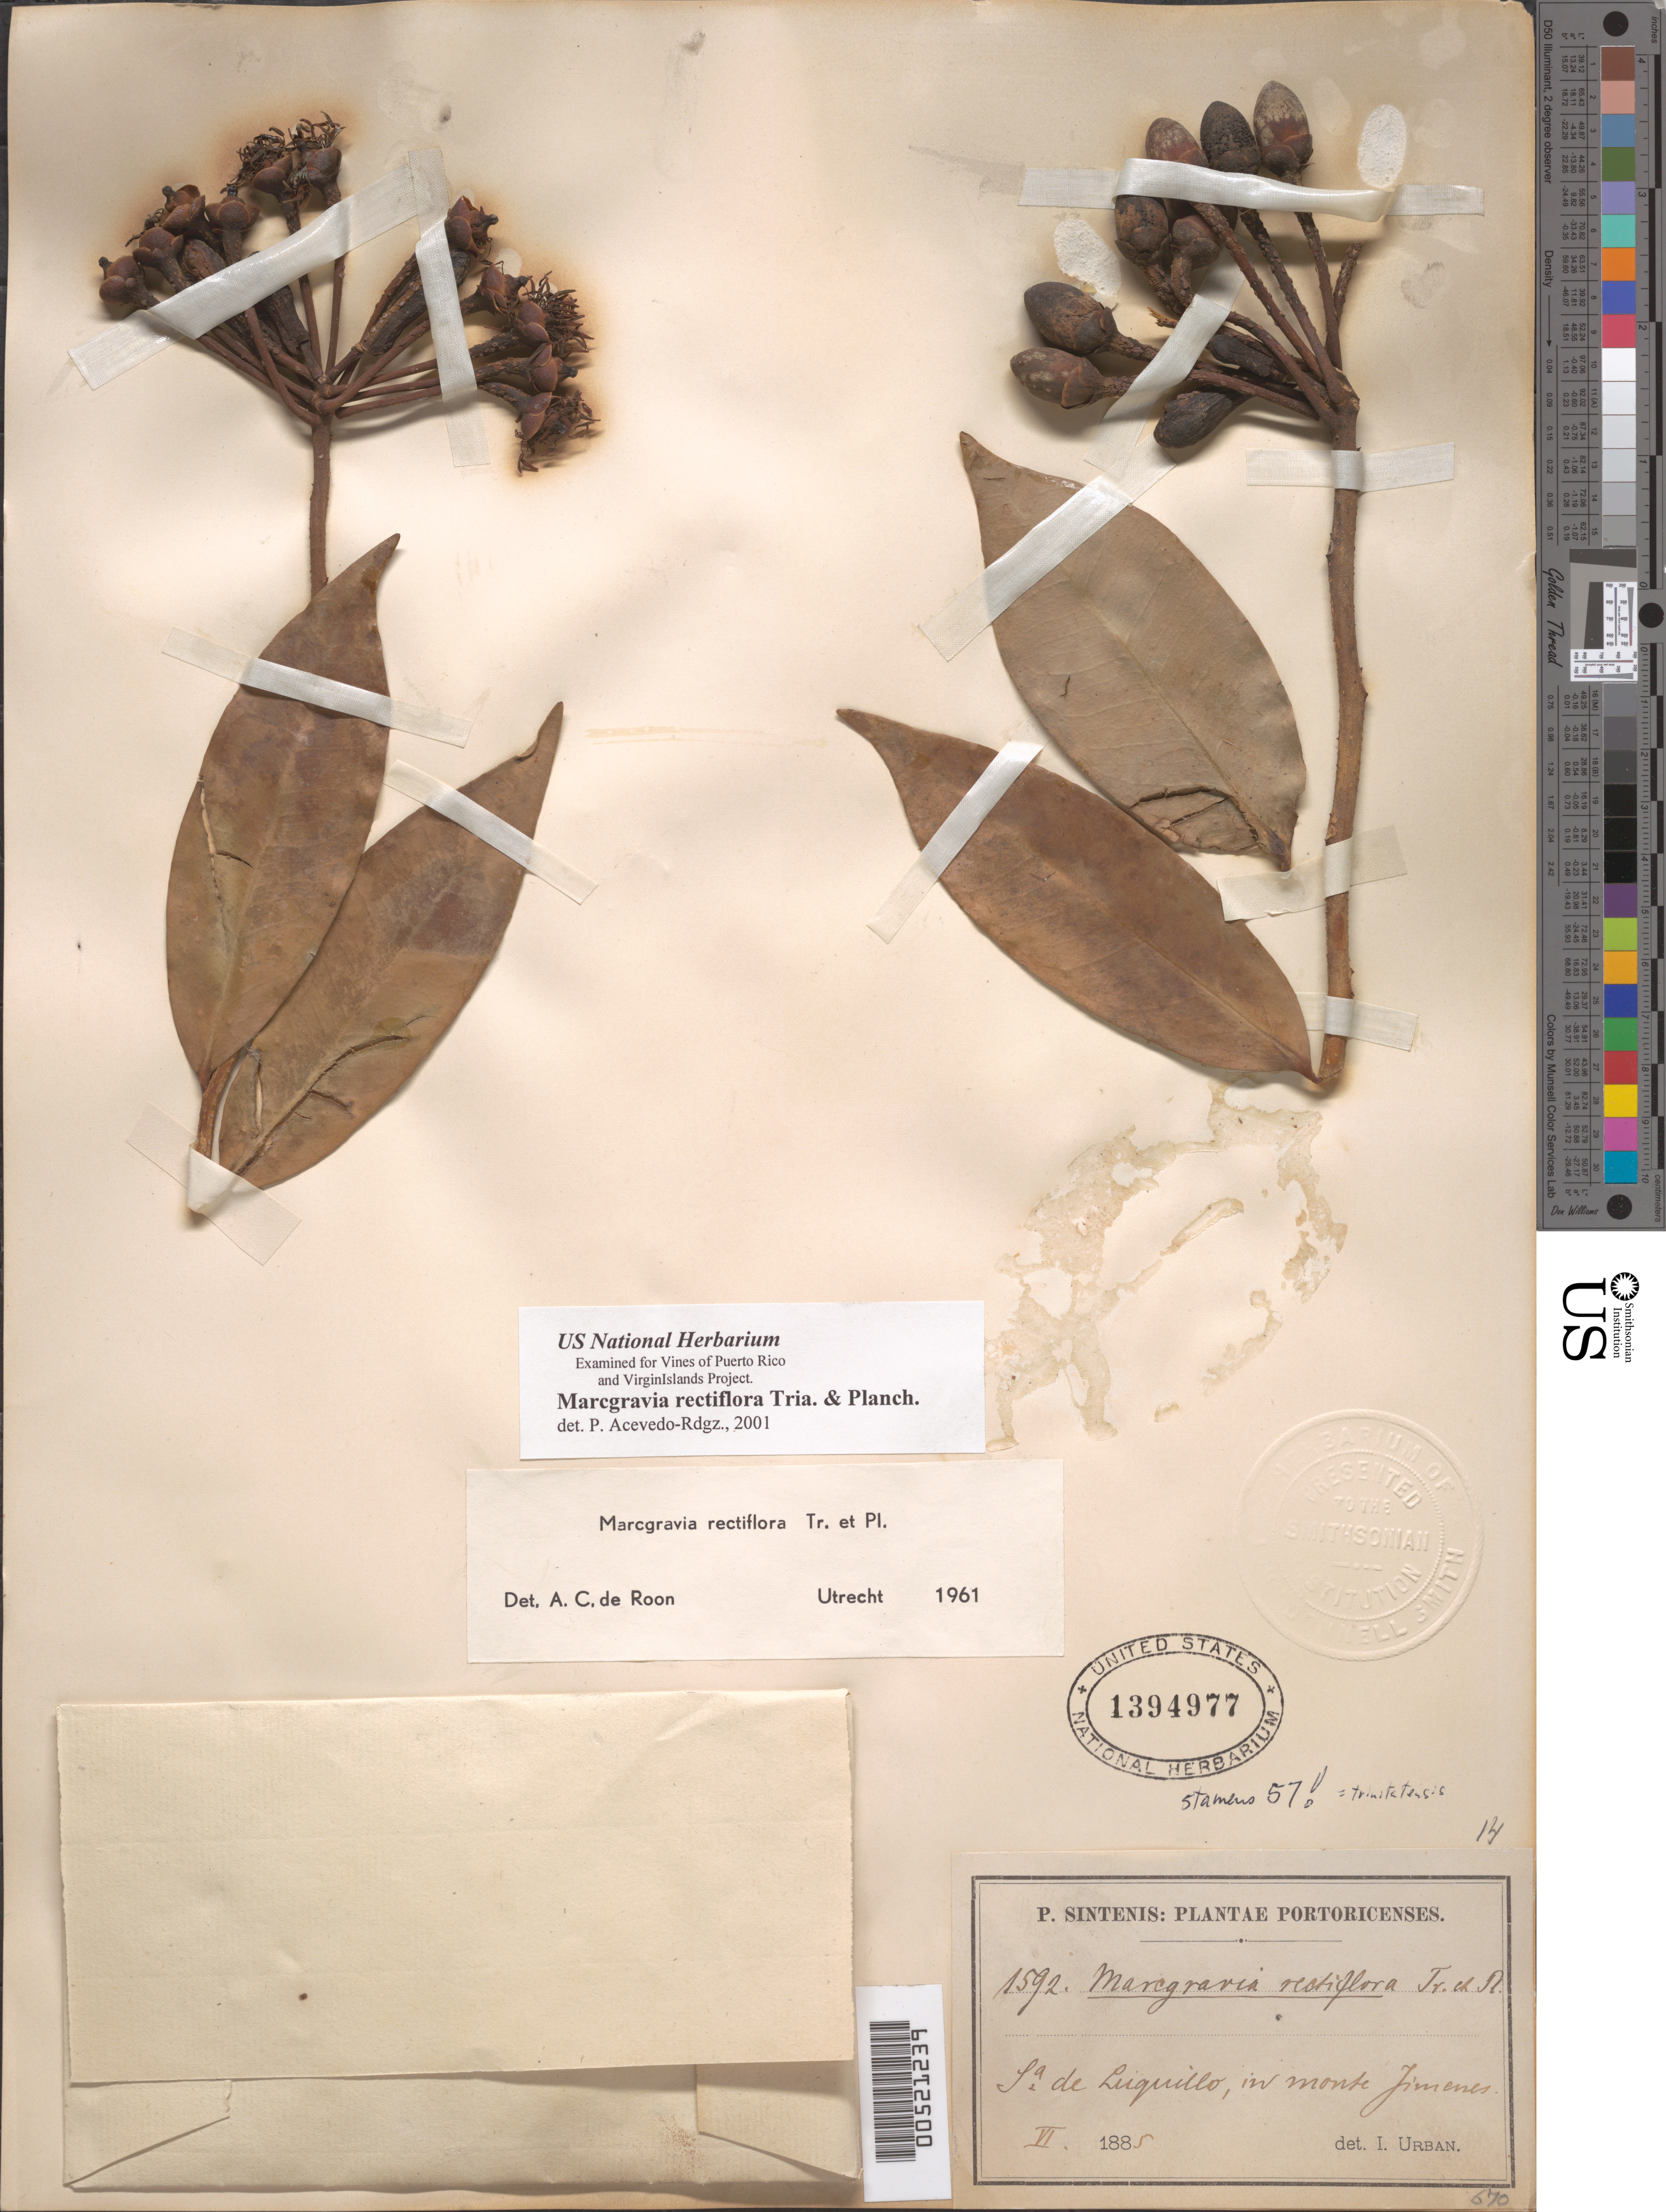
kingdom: Plantae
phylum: Tracheophyta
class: Magnoliopsida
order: Ericales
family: Marcgraviaceae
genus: Marcgravia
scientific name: Marcgravia rectiflora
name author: Triana & Planch.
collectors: P. Sintenis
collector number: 1592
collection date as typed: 01 Jun 1885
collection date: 1885-06-01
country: Puerto Rico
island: Greater Antilles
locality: Sierra de Luquillo. In monte Jimenes.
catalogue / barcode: US 1394977